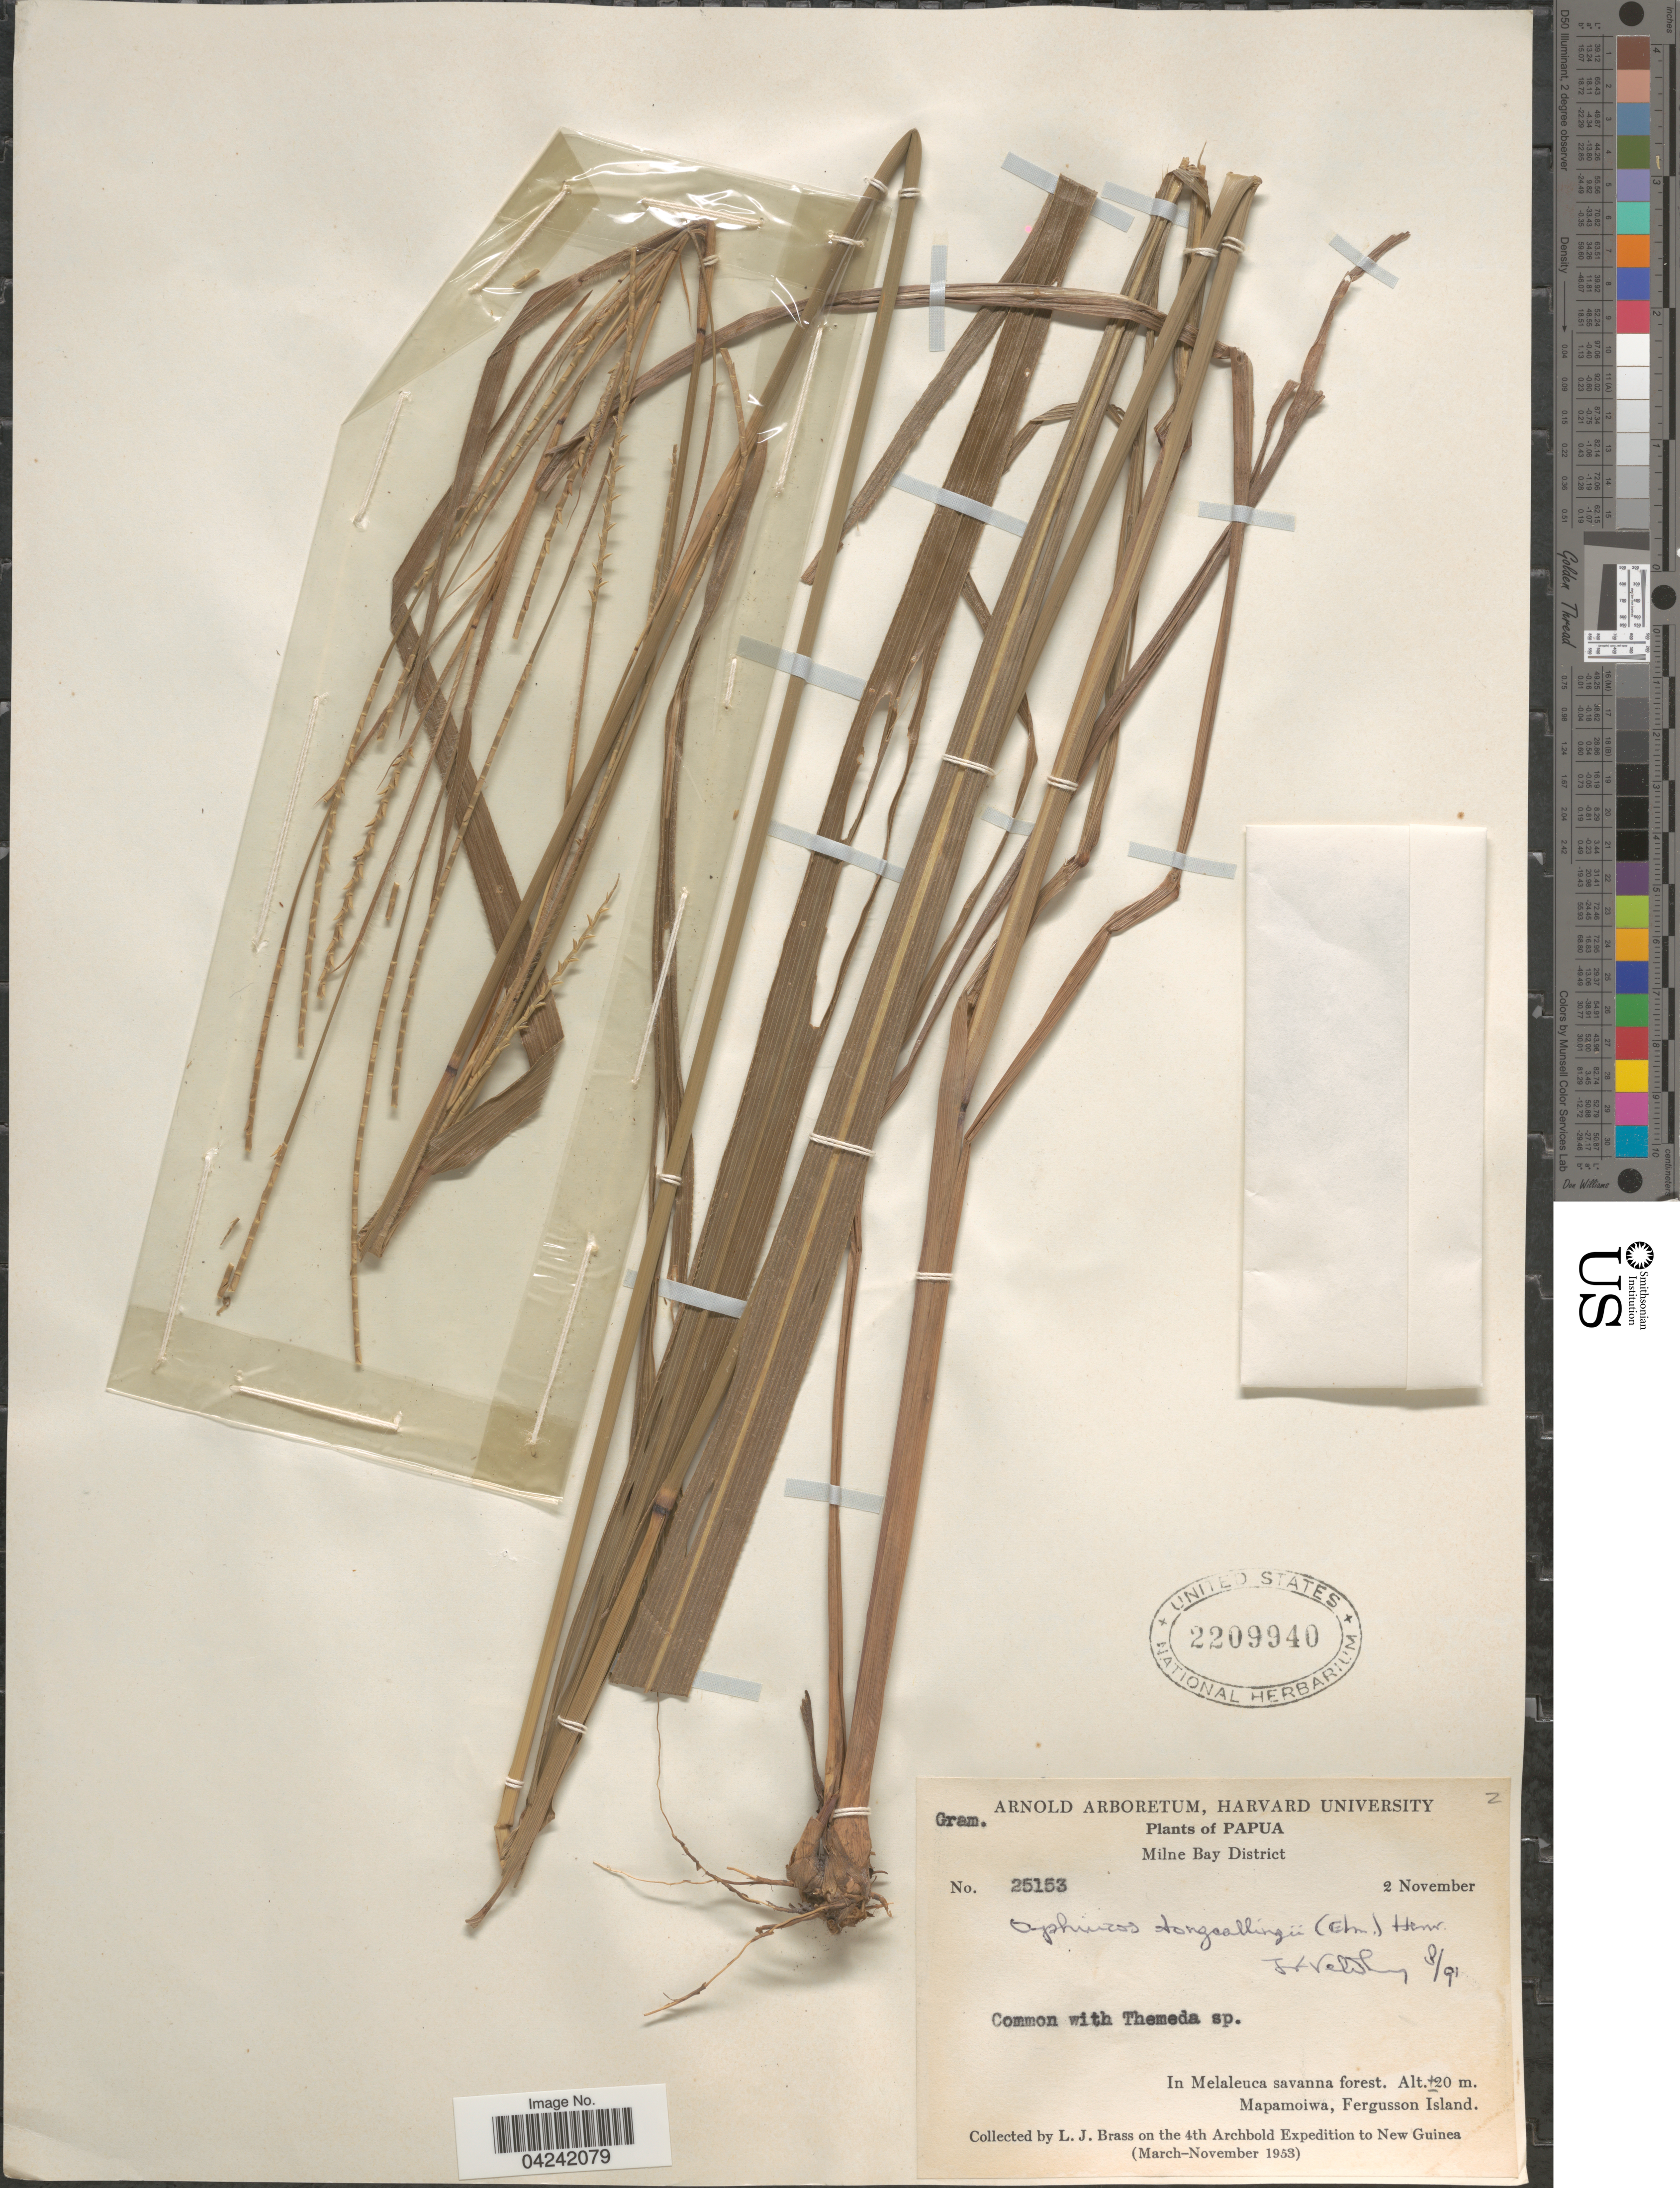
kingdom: Plantae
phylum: Tracheophyta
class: Liliopsida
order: Poales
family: Poaceae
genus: Ophiuros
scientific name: Ophiuros exaltatus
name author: (L.) Kuntze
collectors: L. J. Brass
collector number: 25153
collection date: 1953-11-02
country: Papua New Guinea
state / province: Milne Bay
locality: Papua. Milne Bay District. In Melaleuca savanna forest. Mapamoiwa, Fergusson Island. The 4th Archbold Expedition to New Guinea (March-November 1953).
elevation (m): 20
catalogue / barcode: US 2209940